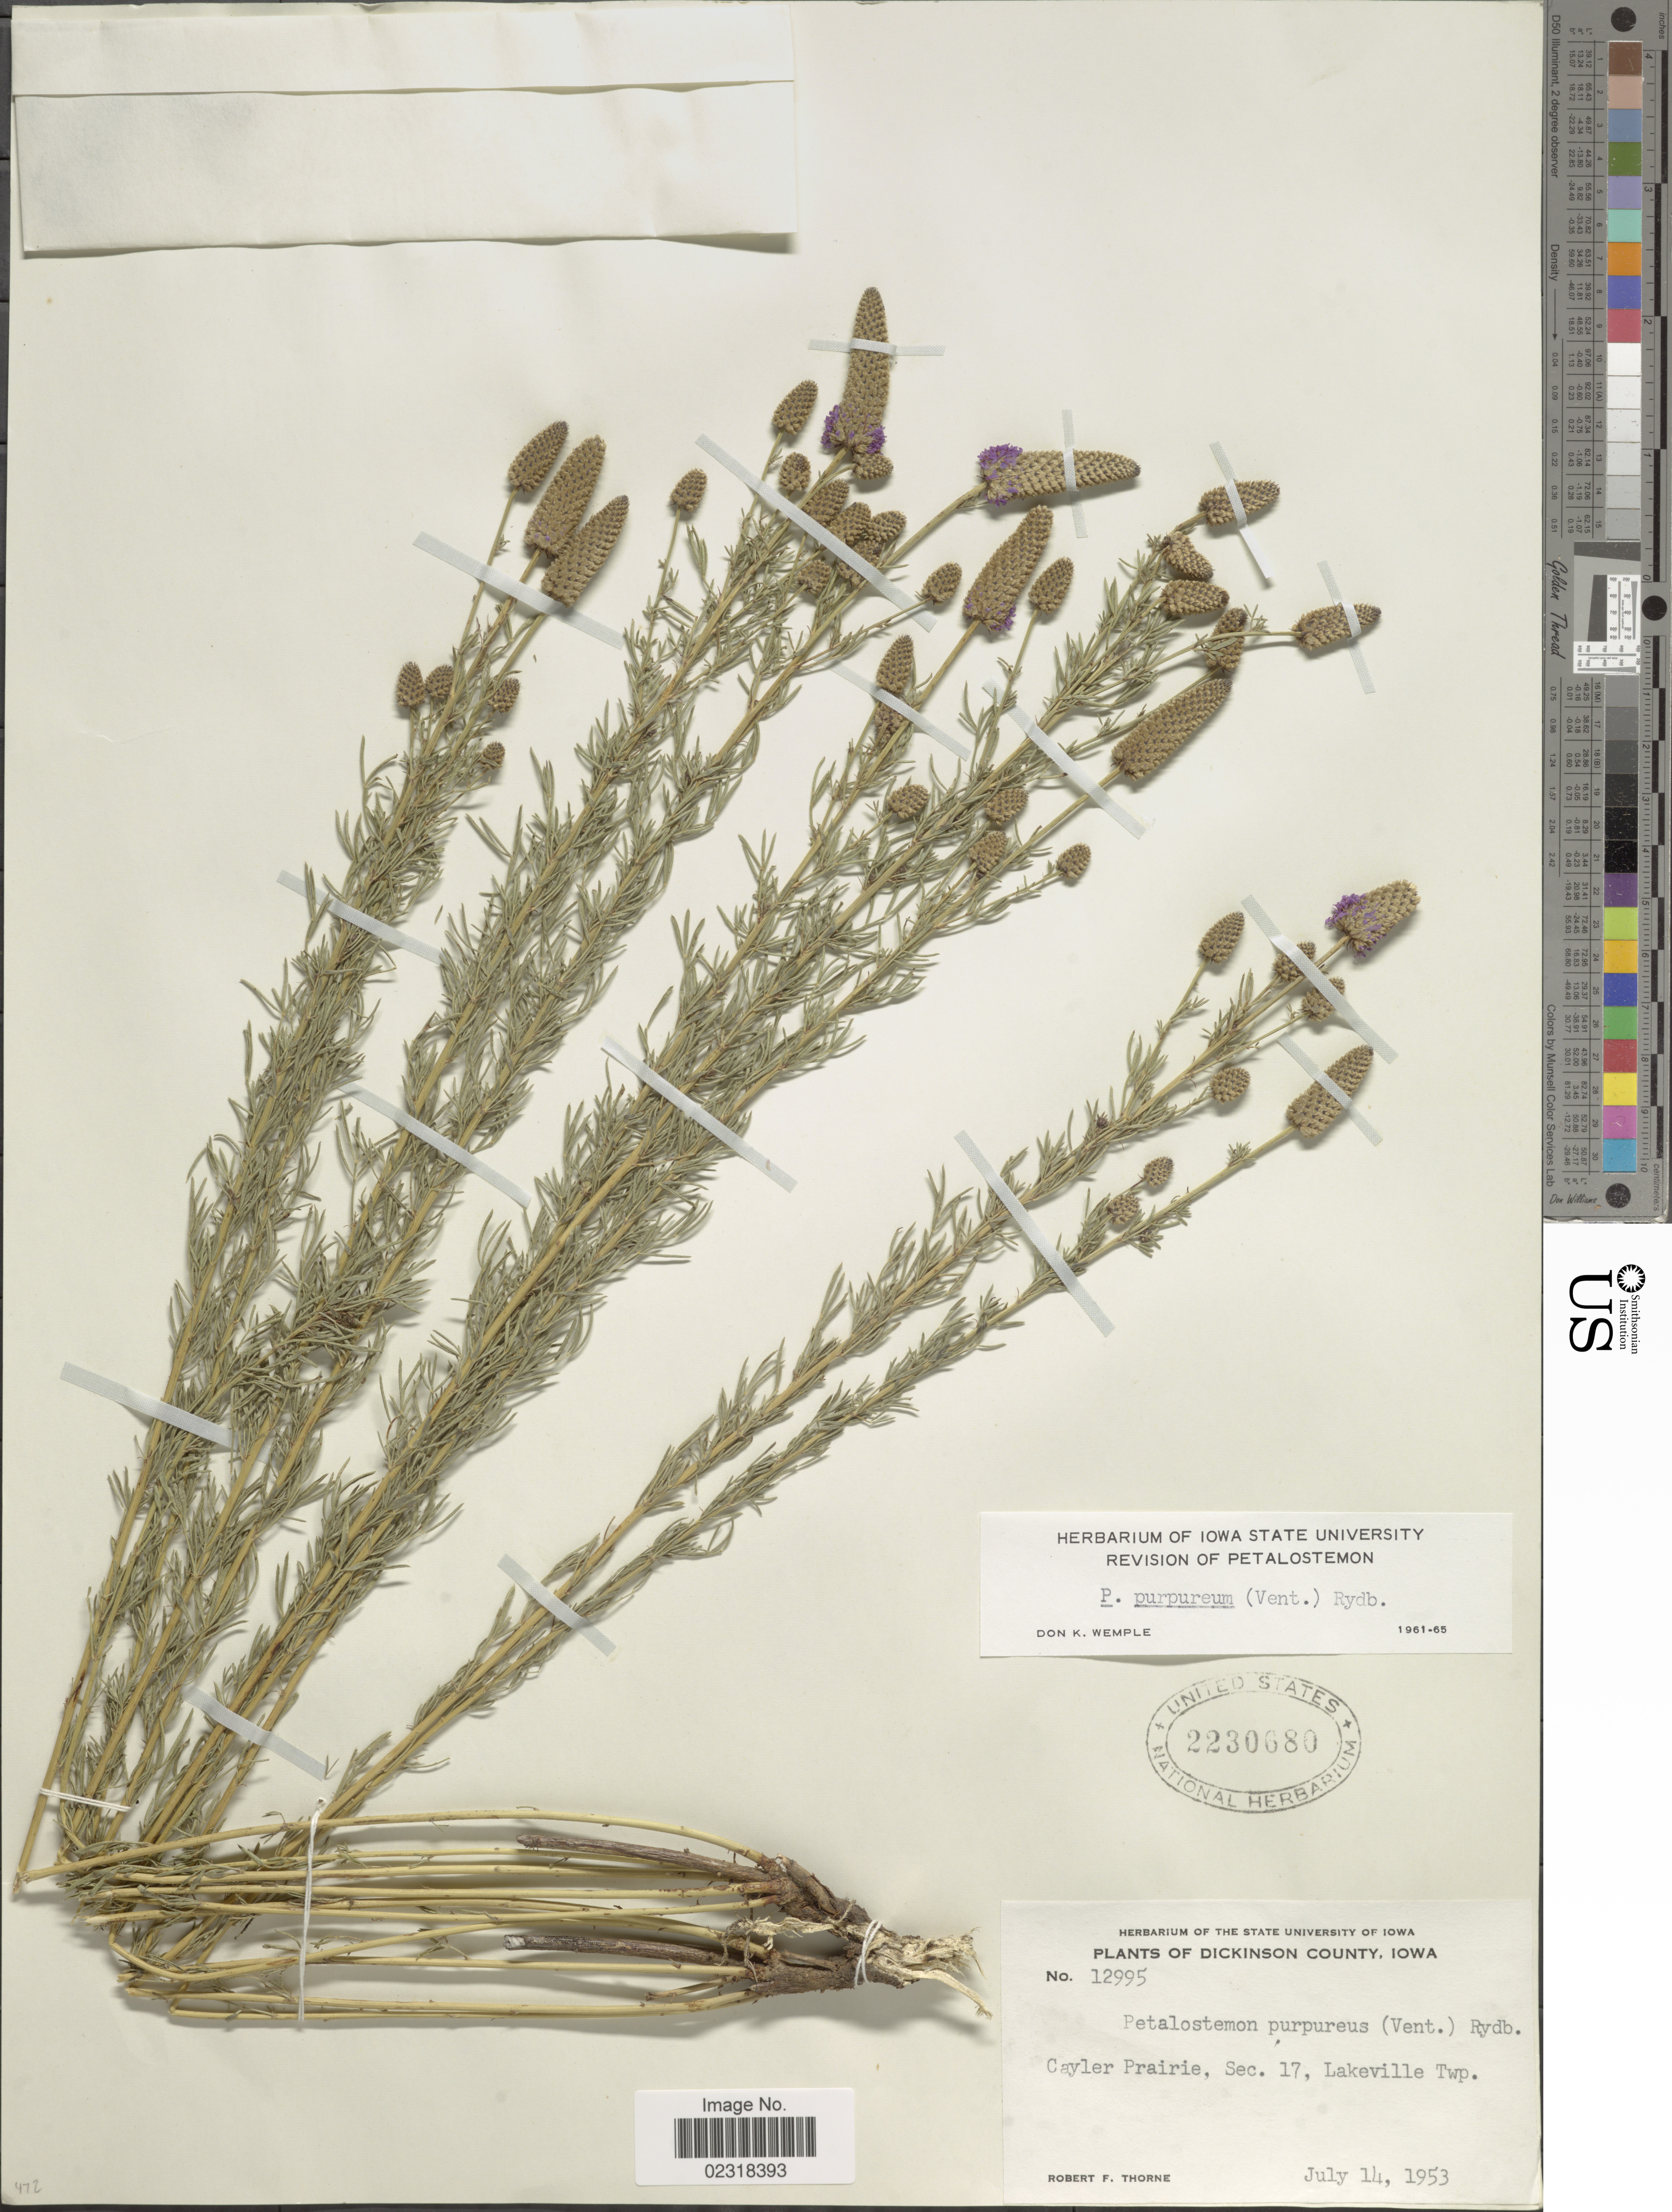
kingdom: Plantae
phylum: Tracheophyta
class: Magnoliopsida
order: Fabales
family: Fabaceae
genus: Dalea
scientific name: Dalea purpurea var. purpurea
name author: Vent.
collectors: R. F. Thorne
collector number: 12995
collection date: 1953-07-14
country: United States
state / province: Iowa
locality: Dickinson County, Iowa, Cayler Prairie, Sec. 17, Lakeville Twp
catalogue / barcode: US 2230680